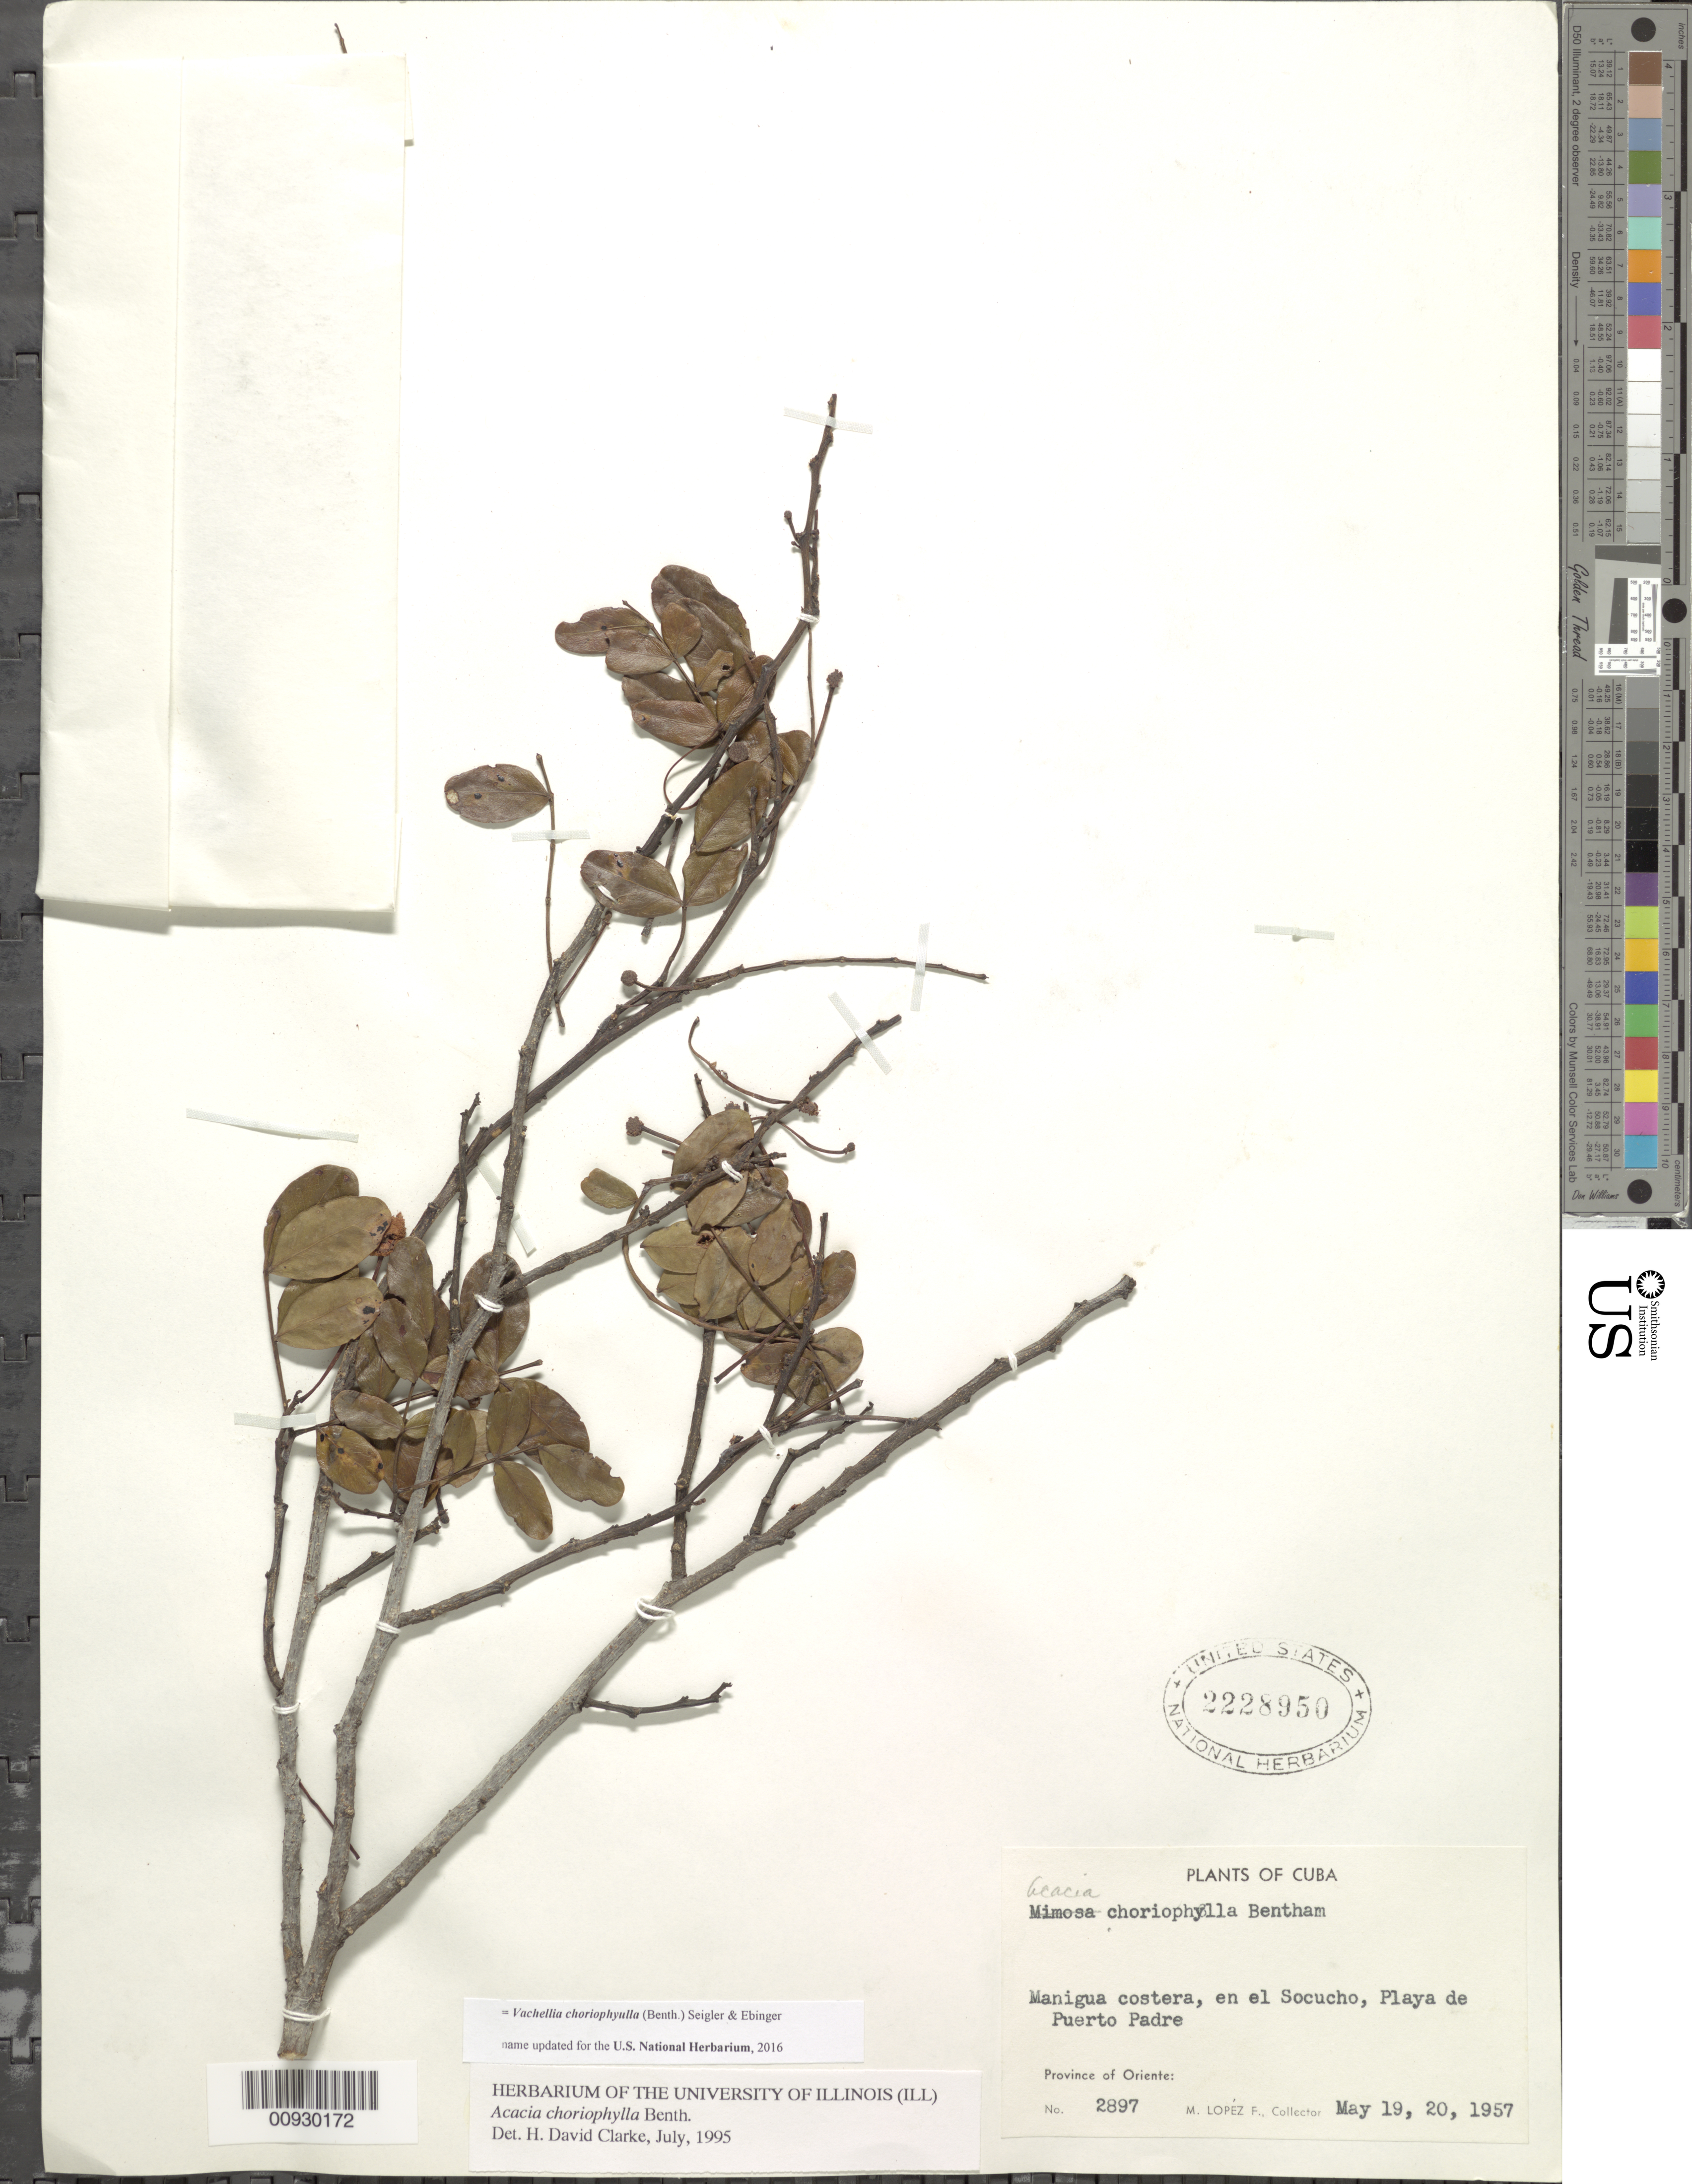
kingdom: Plantae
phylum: Tracheophyta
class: Magnoliopsida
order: Fabales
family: Fabaceae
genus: Vachellia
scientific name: Vachellia choriophylla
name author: (Benth.) Seigler & Ebinger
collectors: M. López Figueiras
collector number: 2897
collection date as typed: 19 May 1957 and 20 May 1957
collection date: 1957-05-19,1957-05-20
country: Cuba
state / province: Oriente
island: Cuba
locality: Manigua Costera en el Socucho Playa de Peurto Padre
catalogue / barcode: US 2228950